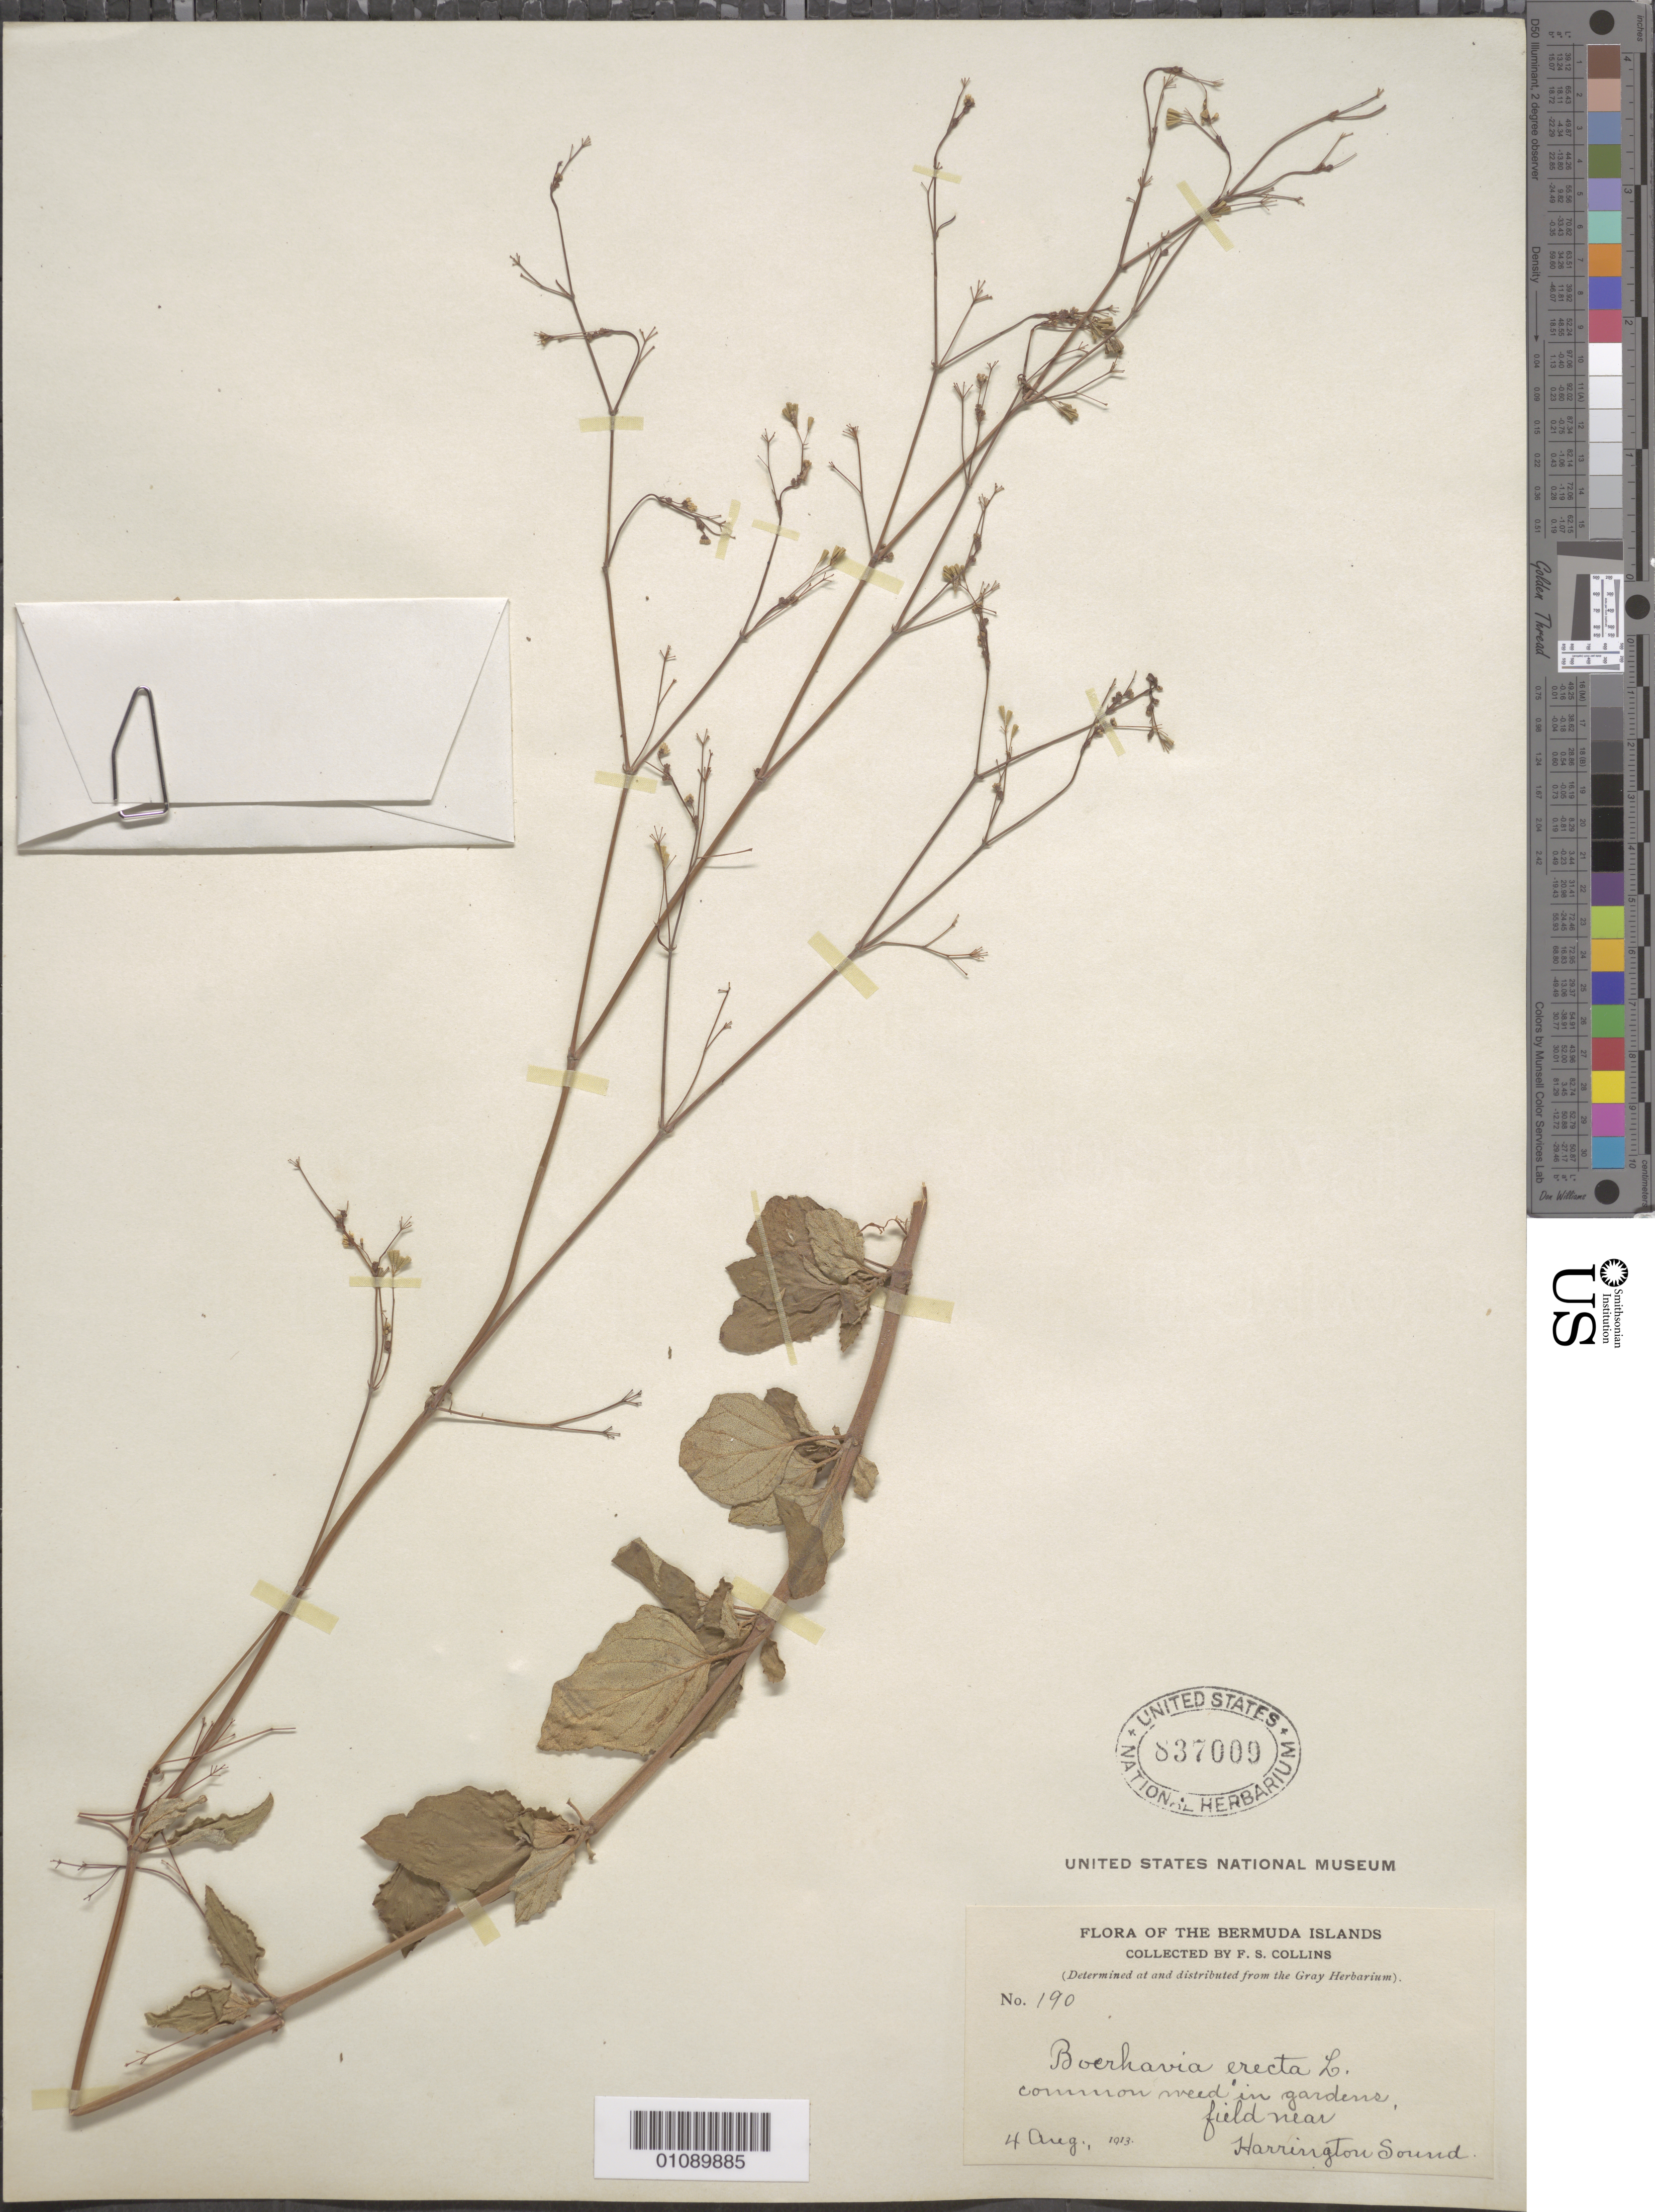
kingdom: Plantae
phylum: Tracheophyta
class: Magnoliopsida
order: Caryophyllales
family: Nyctaginaceae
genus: Boerhavia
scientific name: Boerhavia erecta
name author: L.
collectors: F. Collins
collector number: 190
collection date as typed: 04 Aug 1913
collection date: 1913-08-04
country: Bermuda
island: Bermuda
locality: Harrington Sound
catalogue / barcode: US 837009